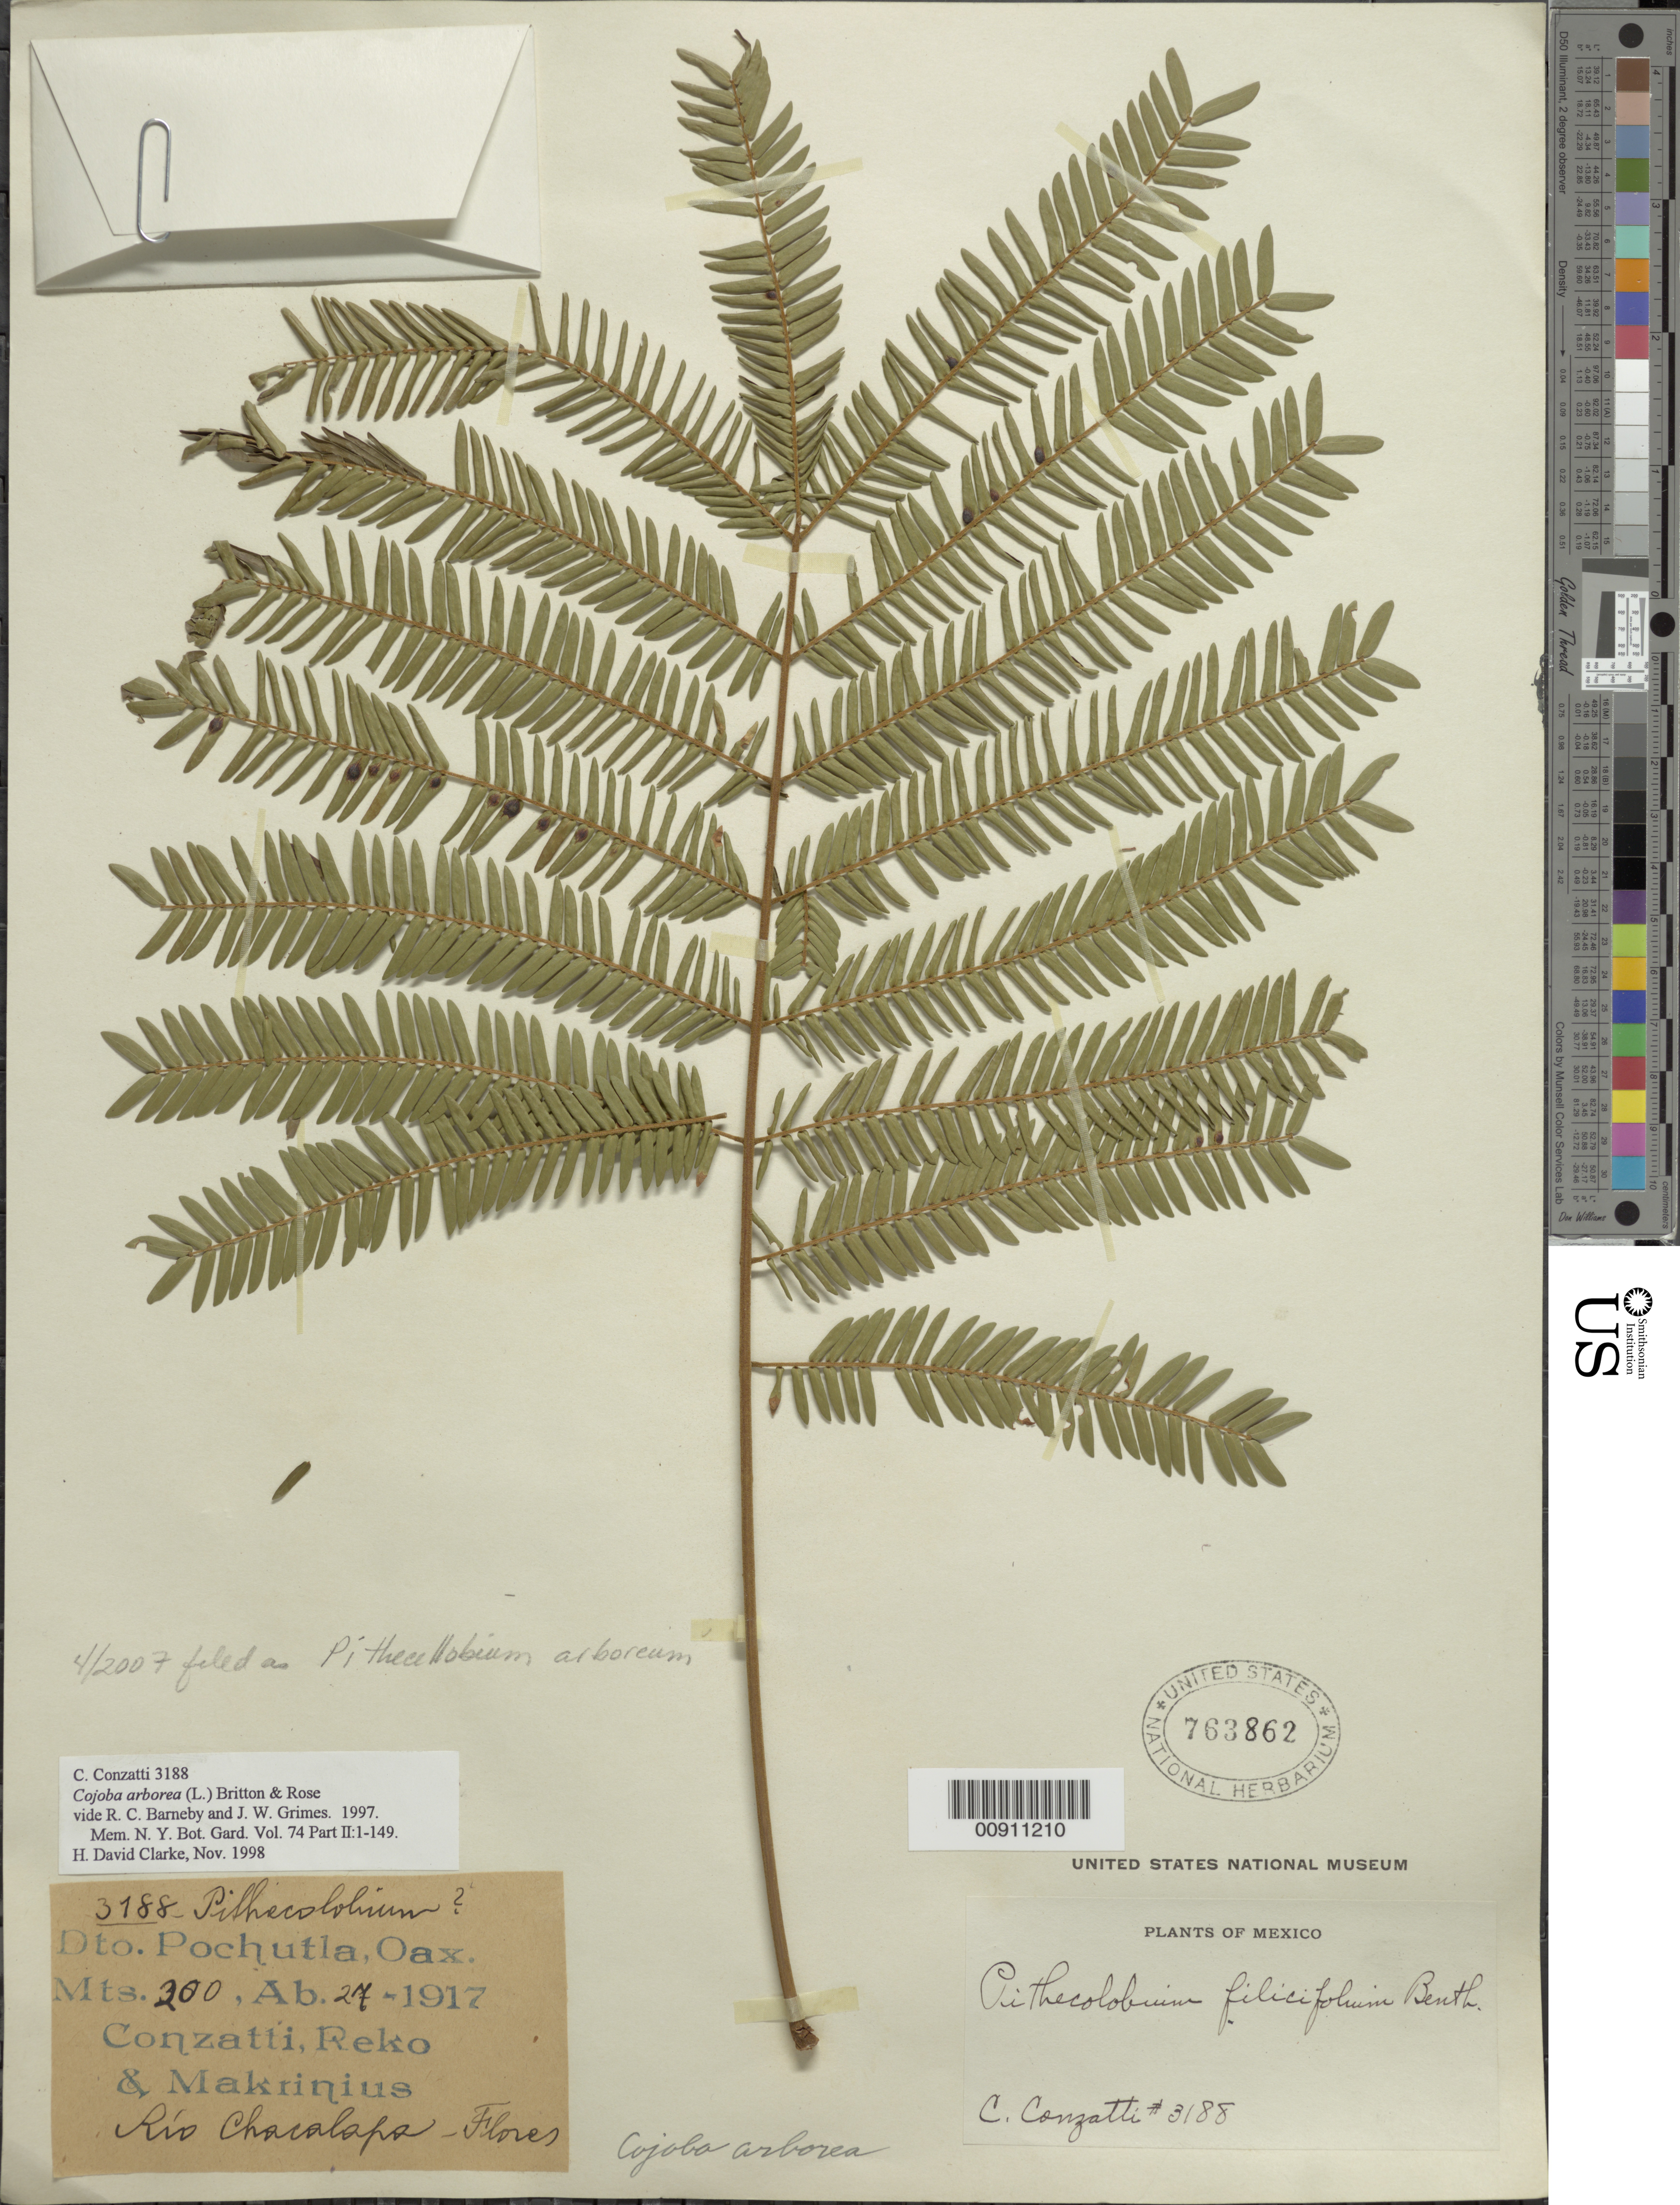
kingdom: Plantae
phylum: Tracheophyta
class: Magnoliopsida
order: Fabales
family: Fabaceae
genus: Cojoba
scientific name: Cojoba arborea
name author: (L.) Britton & Rose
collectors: C. Conzatti, B. P. Reko & -. Makrinius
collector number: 3188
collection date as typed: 27 Apr 1917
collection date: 1917-04-27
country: Mexico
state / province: Oaxaca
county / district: Pochutla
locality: Río Chacalapa, Dto. Pochutla, Oaxaca.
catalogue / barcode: US 763862